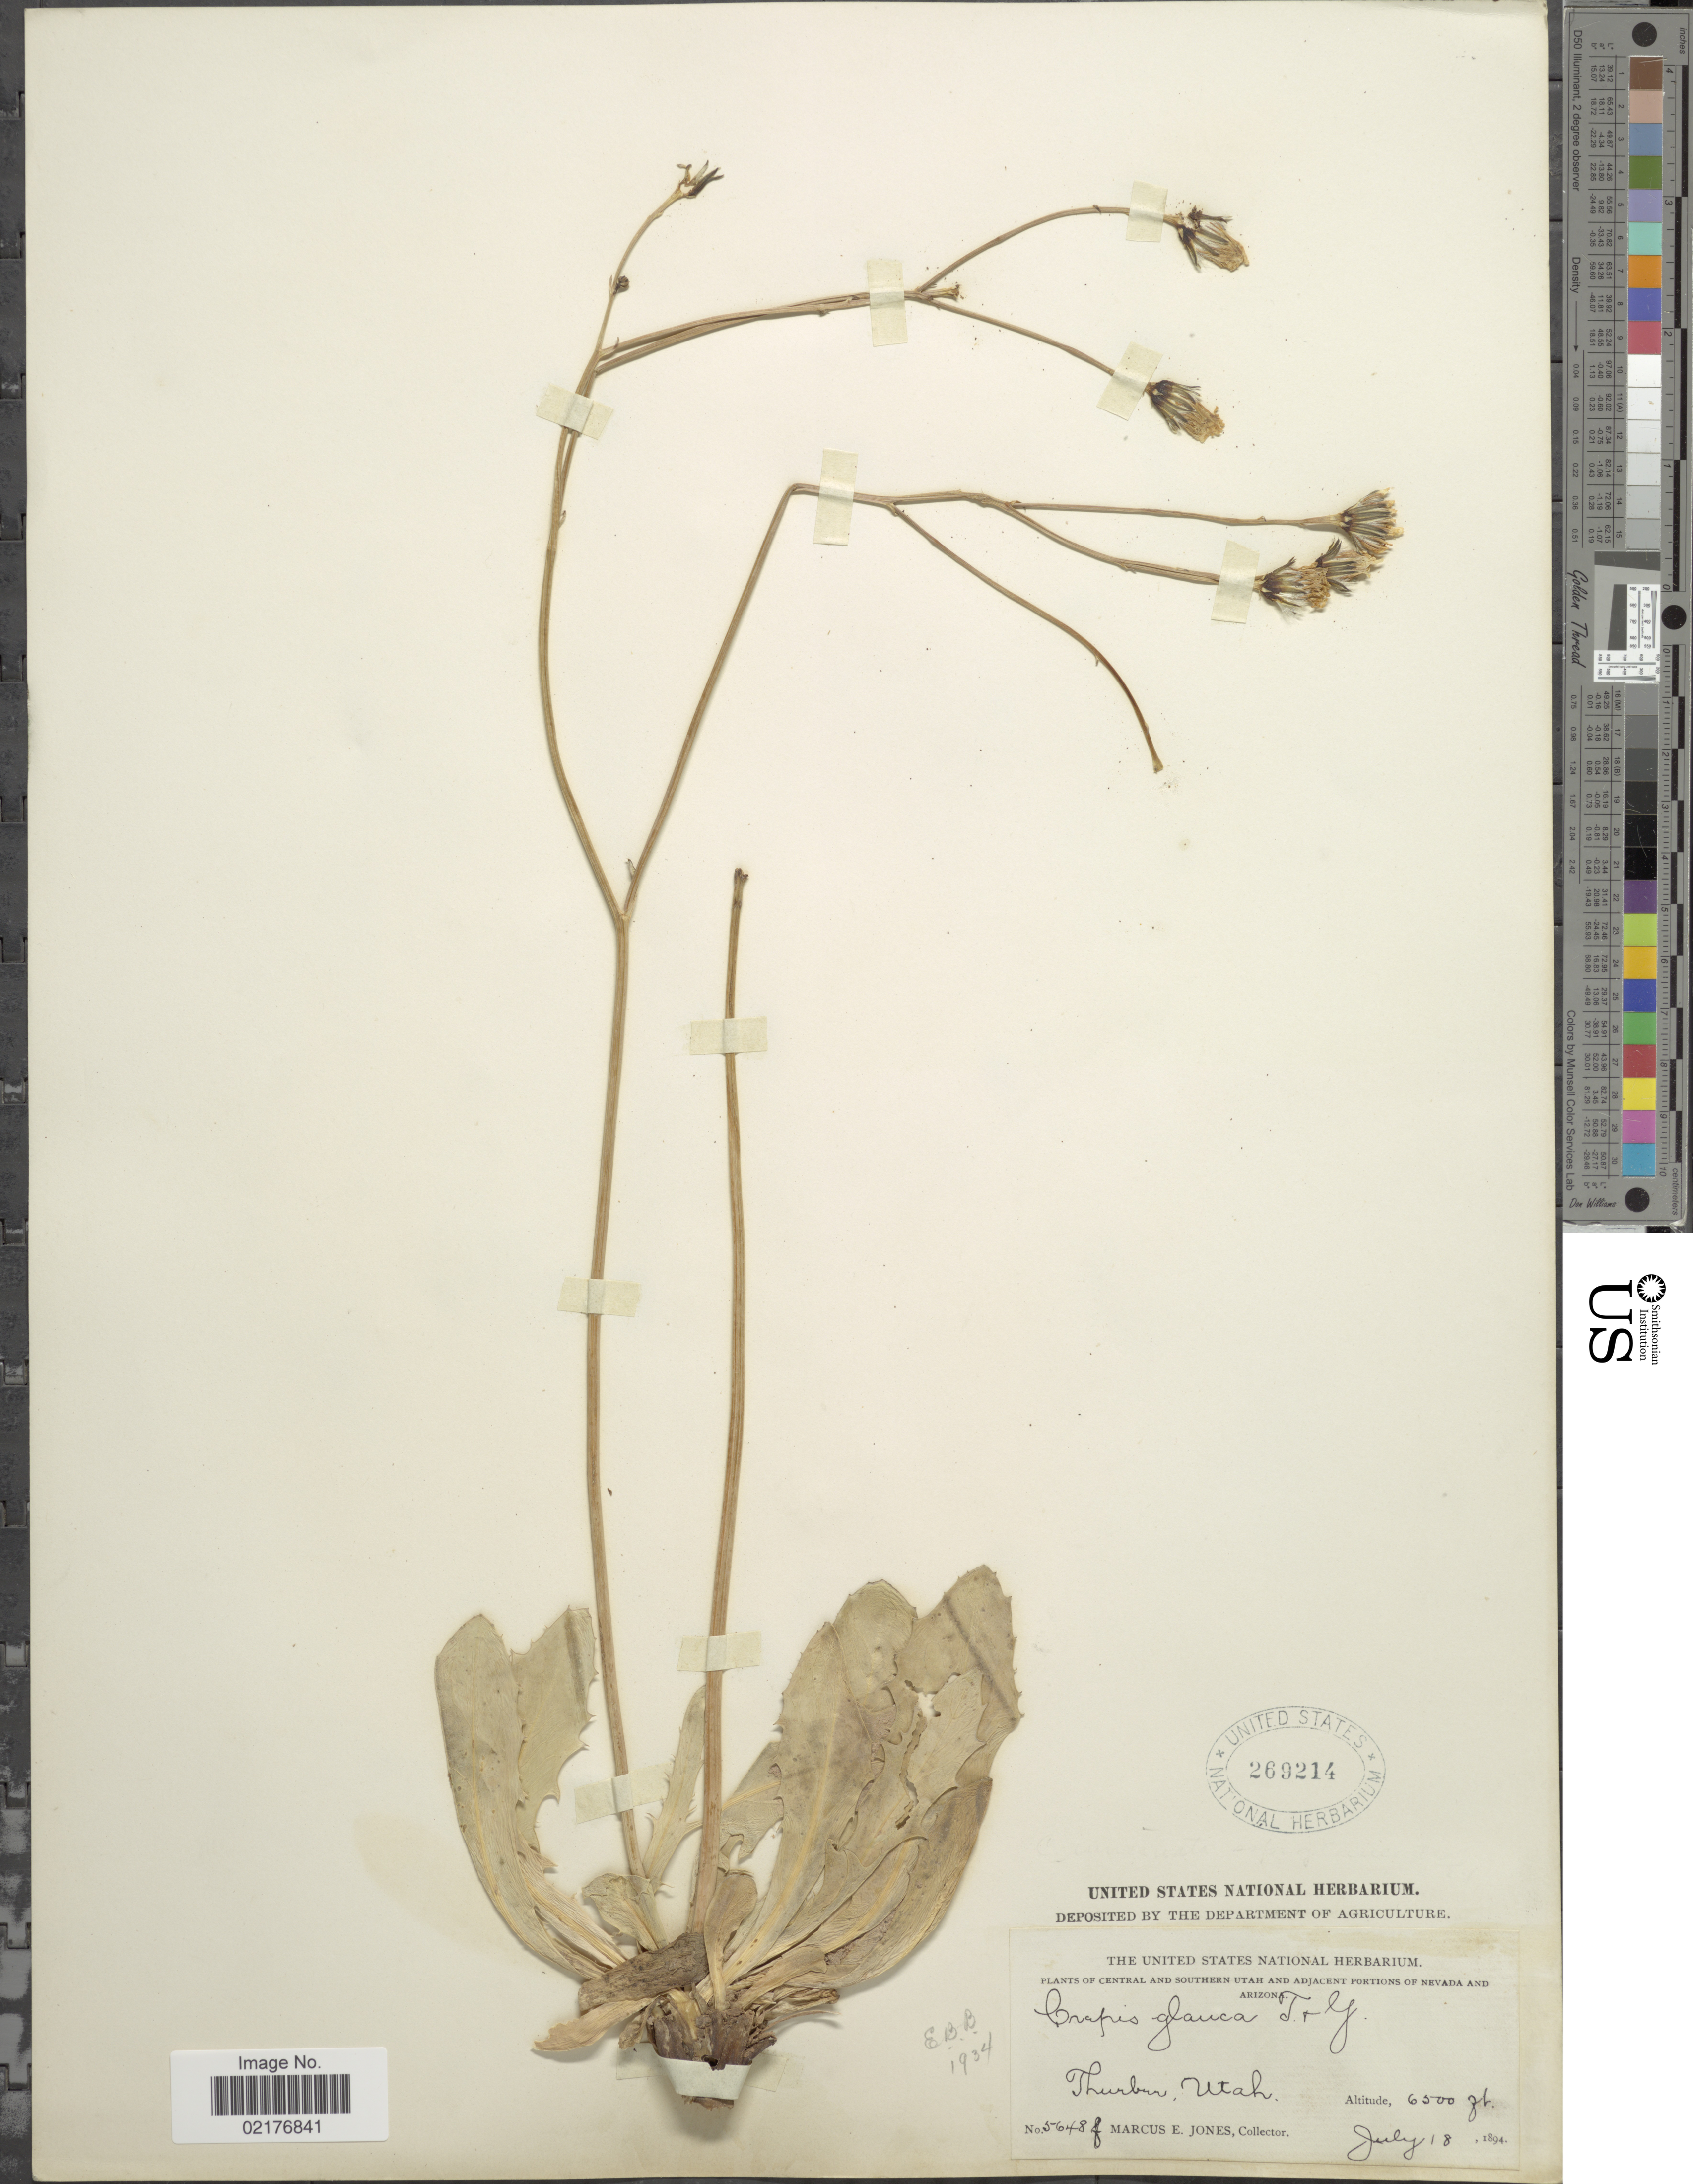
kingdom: Plantae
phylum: Tracheophyta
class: Magnoliopsida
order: Asterales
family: Asteraceae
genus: Askellia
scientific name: Askellia flexuosa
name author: (Ledeb.) W.A. Weber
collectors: M. E. Jones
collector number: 5648f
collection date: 1894-07-18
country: United States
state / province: Utah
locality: Thurber, Utah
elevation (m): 1981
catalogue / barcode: US 269214